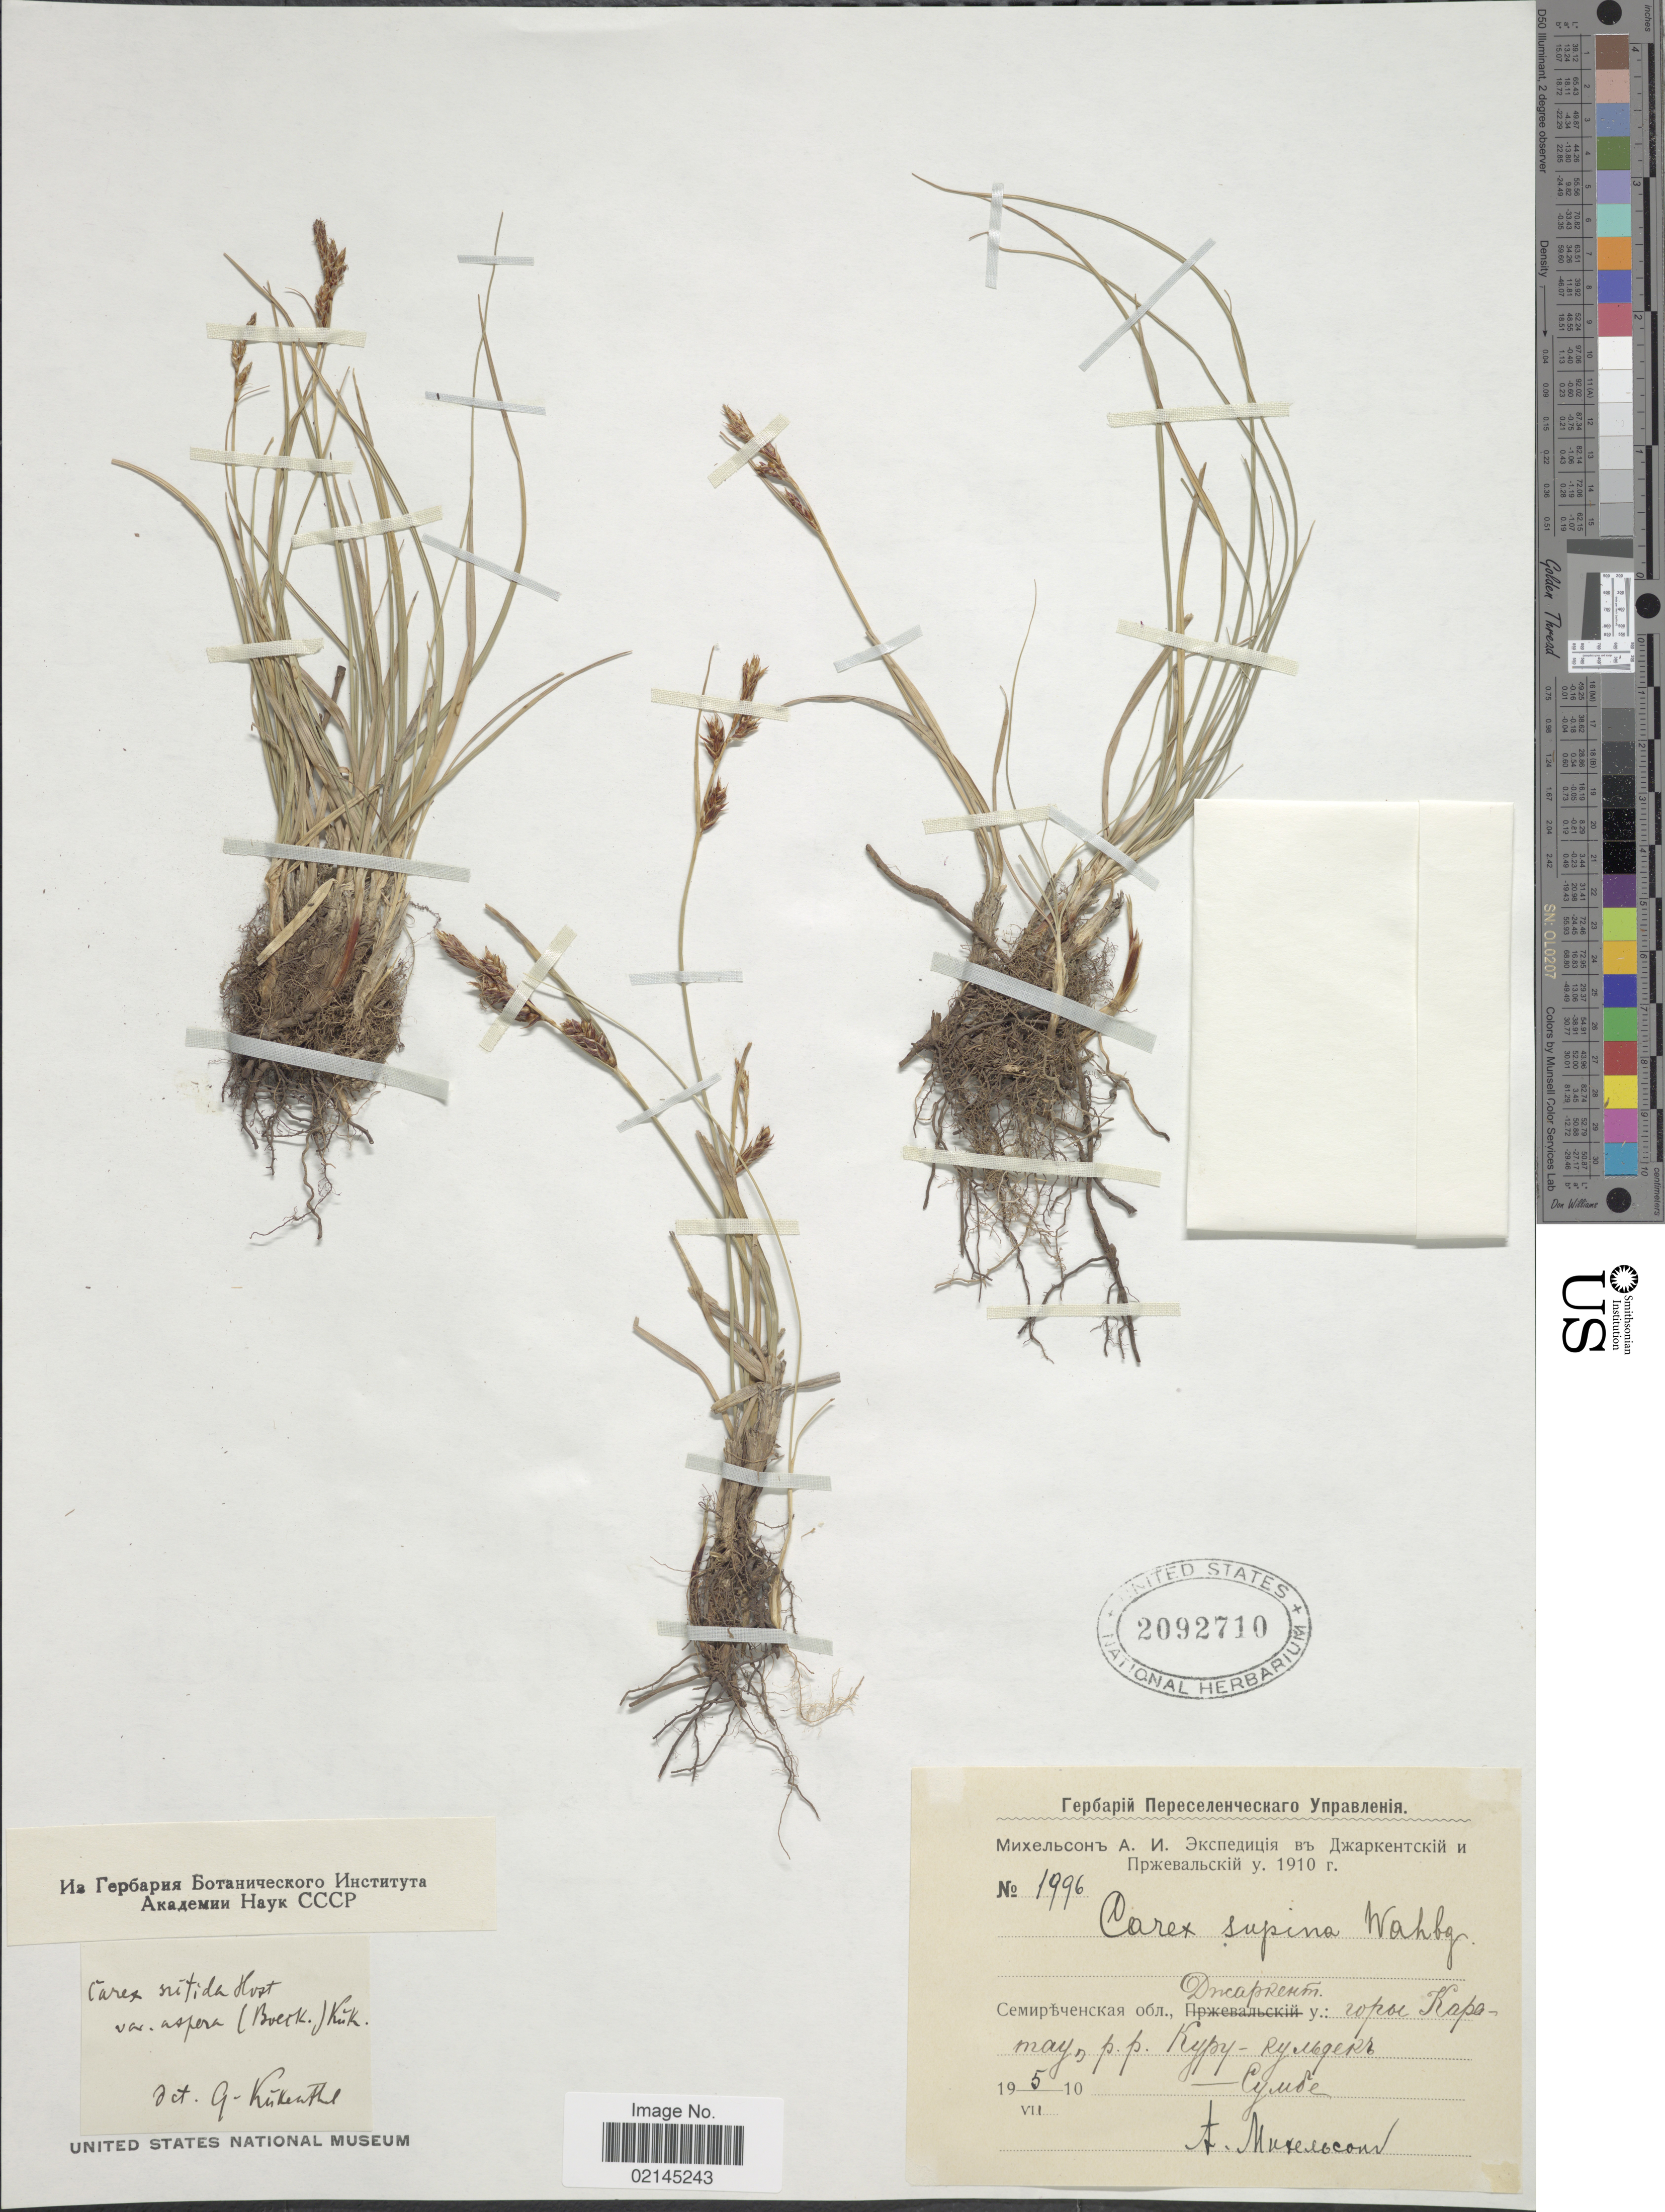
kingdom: Plantae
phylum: Tracheophyta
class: Liliopsida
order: Poales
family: Cyperaceae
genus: Carex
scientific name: Carex liparocarpos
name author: Gaudin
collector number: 1996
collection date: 1910-07-05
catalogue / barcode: US 2092710